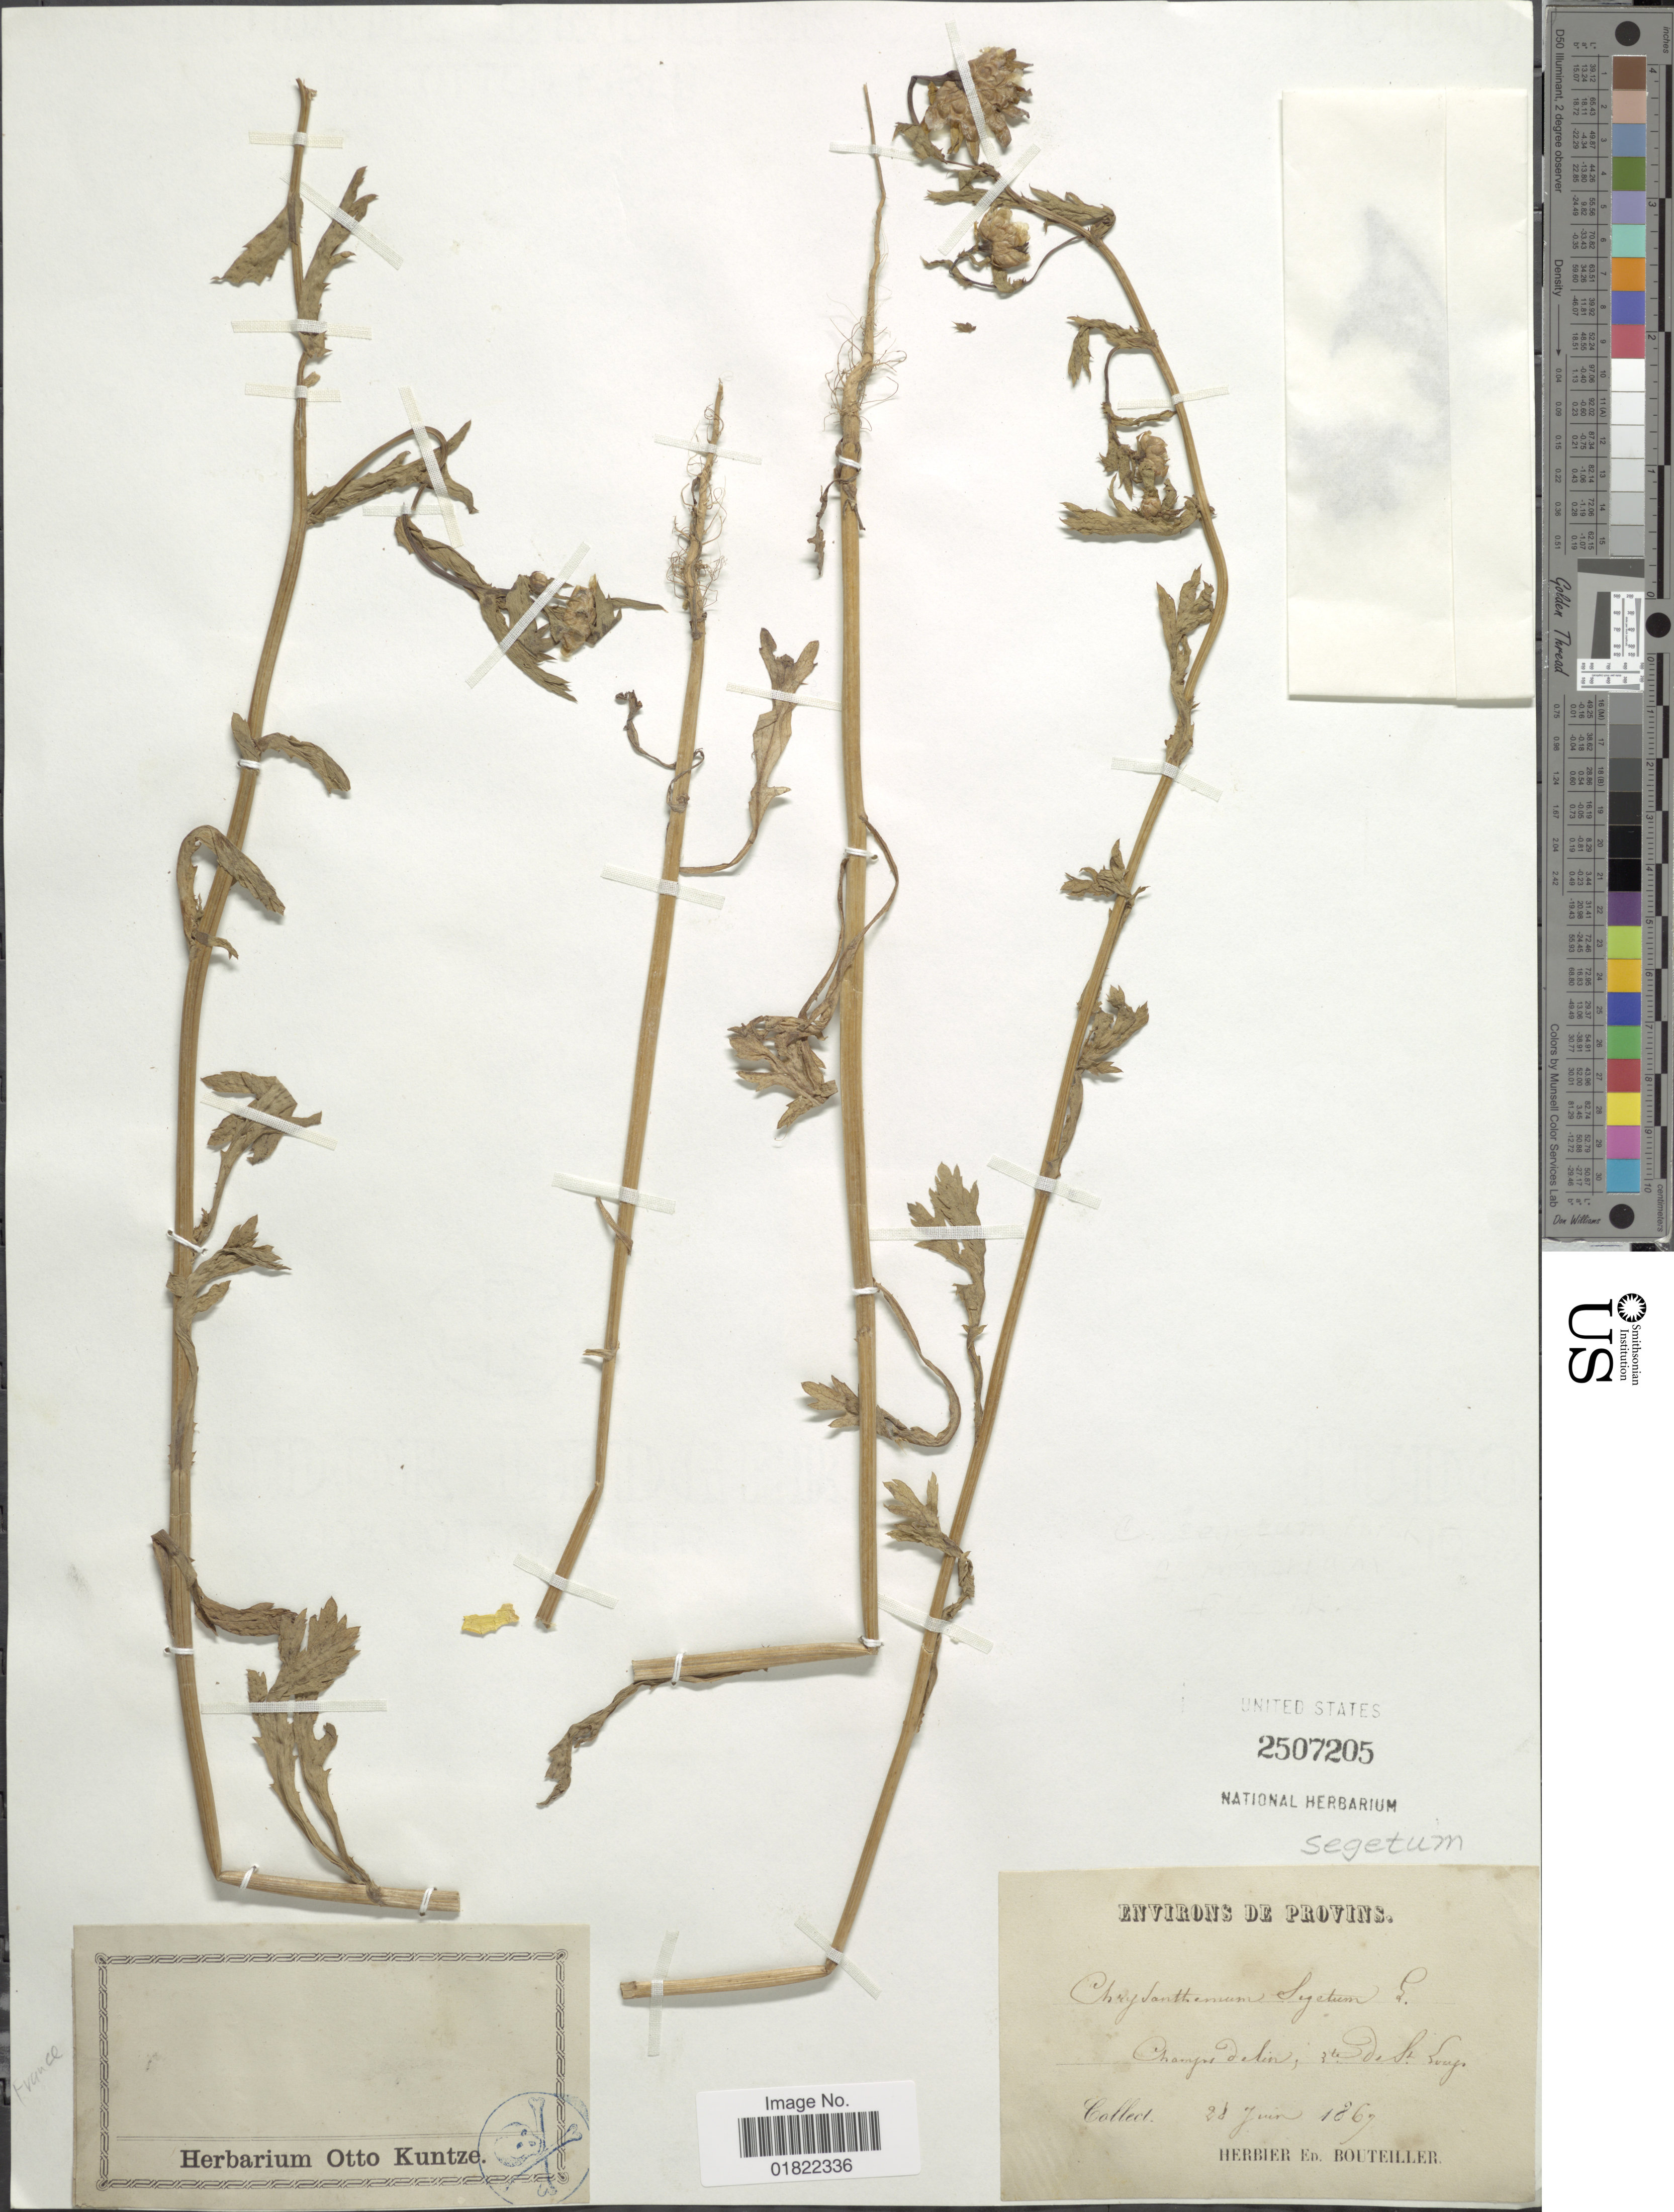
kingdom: Plantae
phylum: Tracheophyta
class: Magnoliopsida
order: Asterales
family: Asteraceae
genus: Chrysanthemum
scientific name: Chrysanthemum segetum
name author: L.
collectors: ex herb. Bouteiller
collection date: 1869-06-28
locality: Environs de Provins, Champs delin, de de se loug [interpreted]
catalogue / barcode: US 2507205